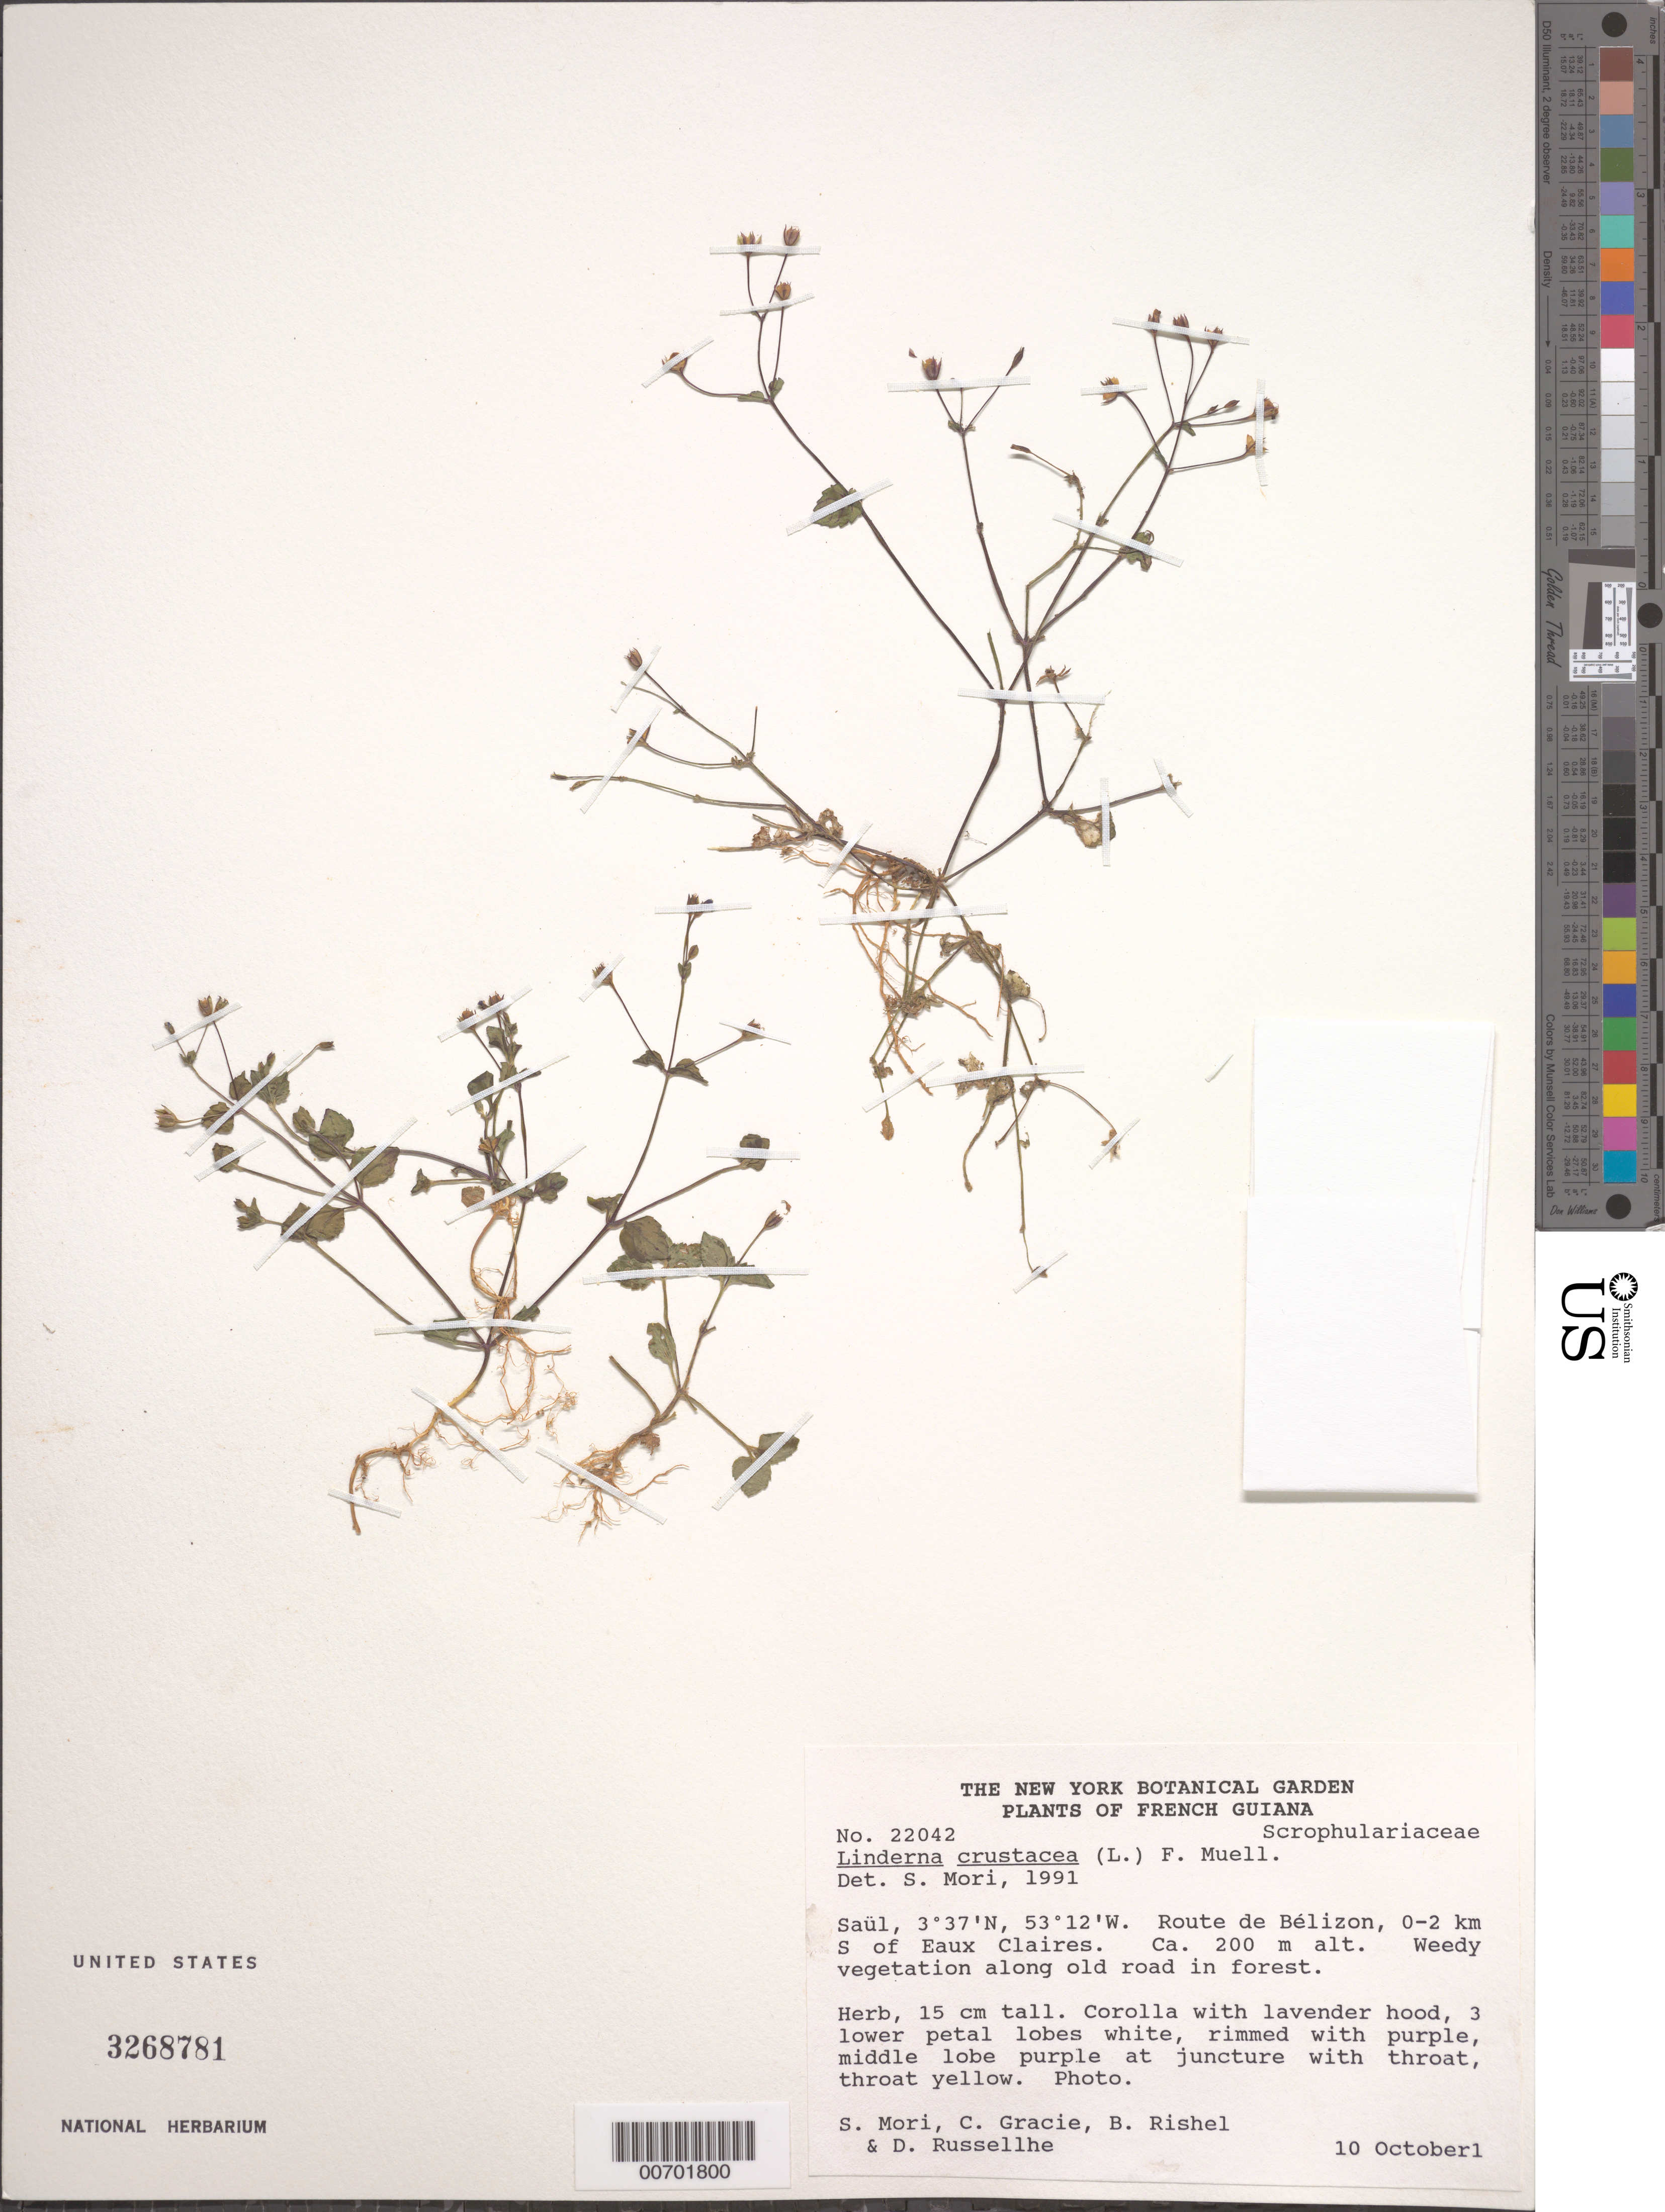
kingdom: Plantae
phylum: Tracheophyta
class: Magnoliopsida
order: Lamiales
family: Linderniaceae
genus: Lindernia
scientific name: Lindernia crustacea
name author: (L.) F. Muell.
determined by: Mori, Scott A.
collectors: S. Mori, C. A. Gracie, J. Lazzaroni, B. Rishel, D. Russell & F. Wright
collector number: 22042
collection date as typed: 10-Oct-91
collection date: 1991-10-10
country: French Guiana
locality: Saül, Route de Bélizon, 0-2 km south of Eaux Claires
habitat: Weedy vegetation along old road in forest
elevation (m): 200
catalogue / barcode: US 3268781